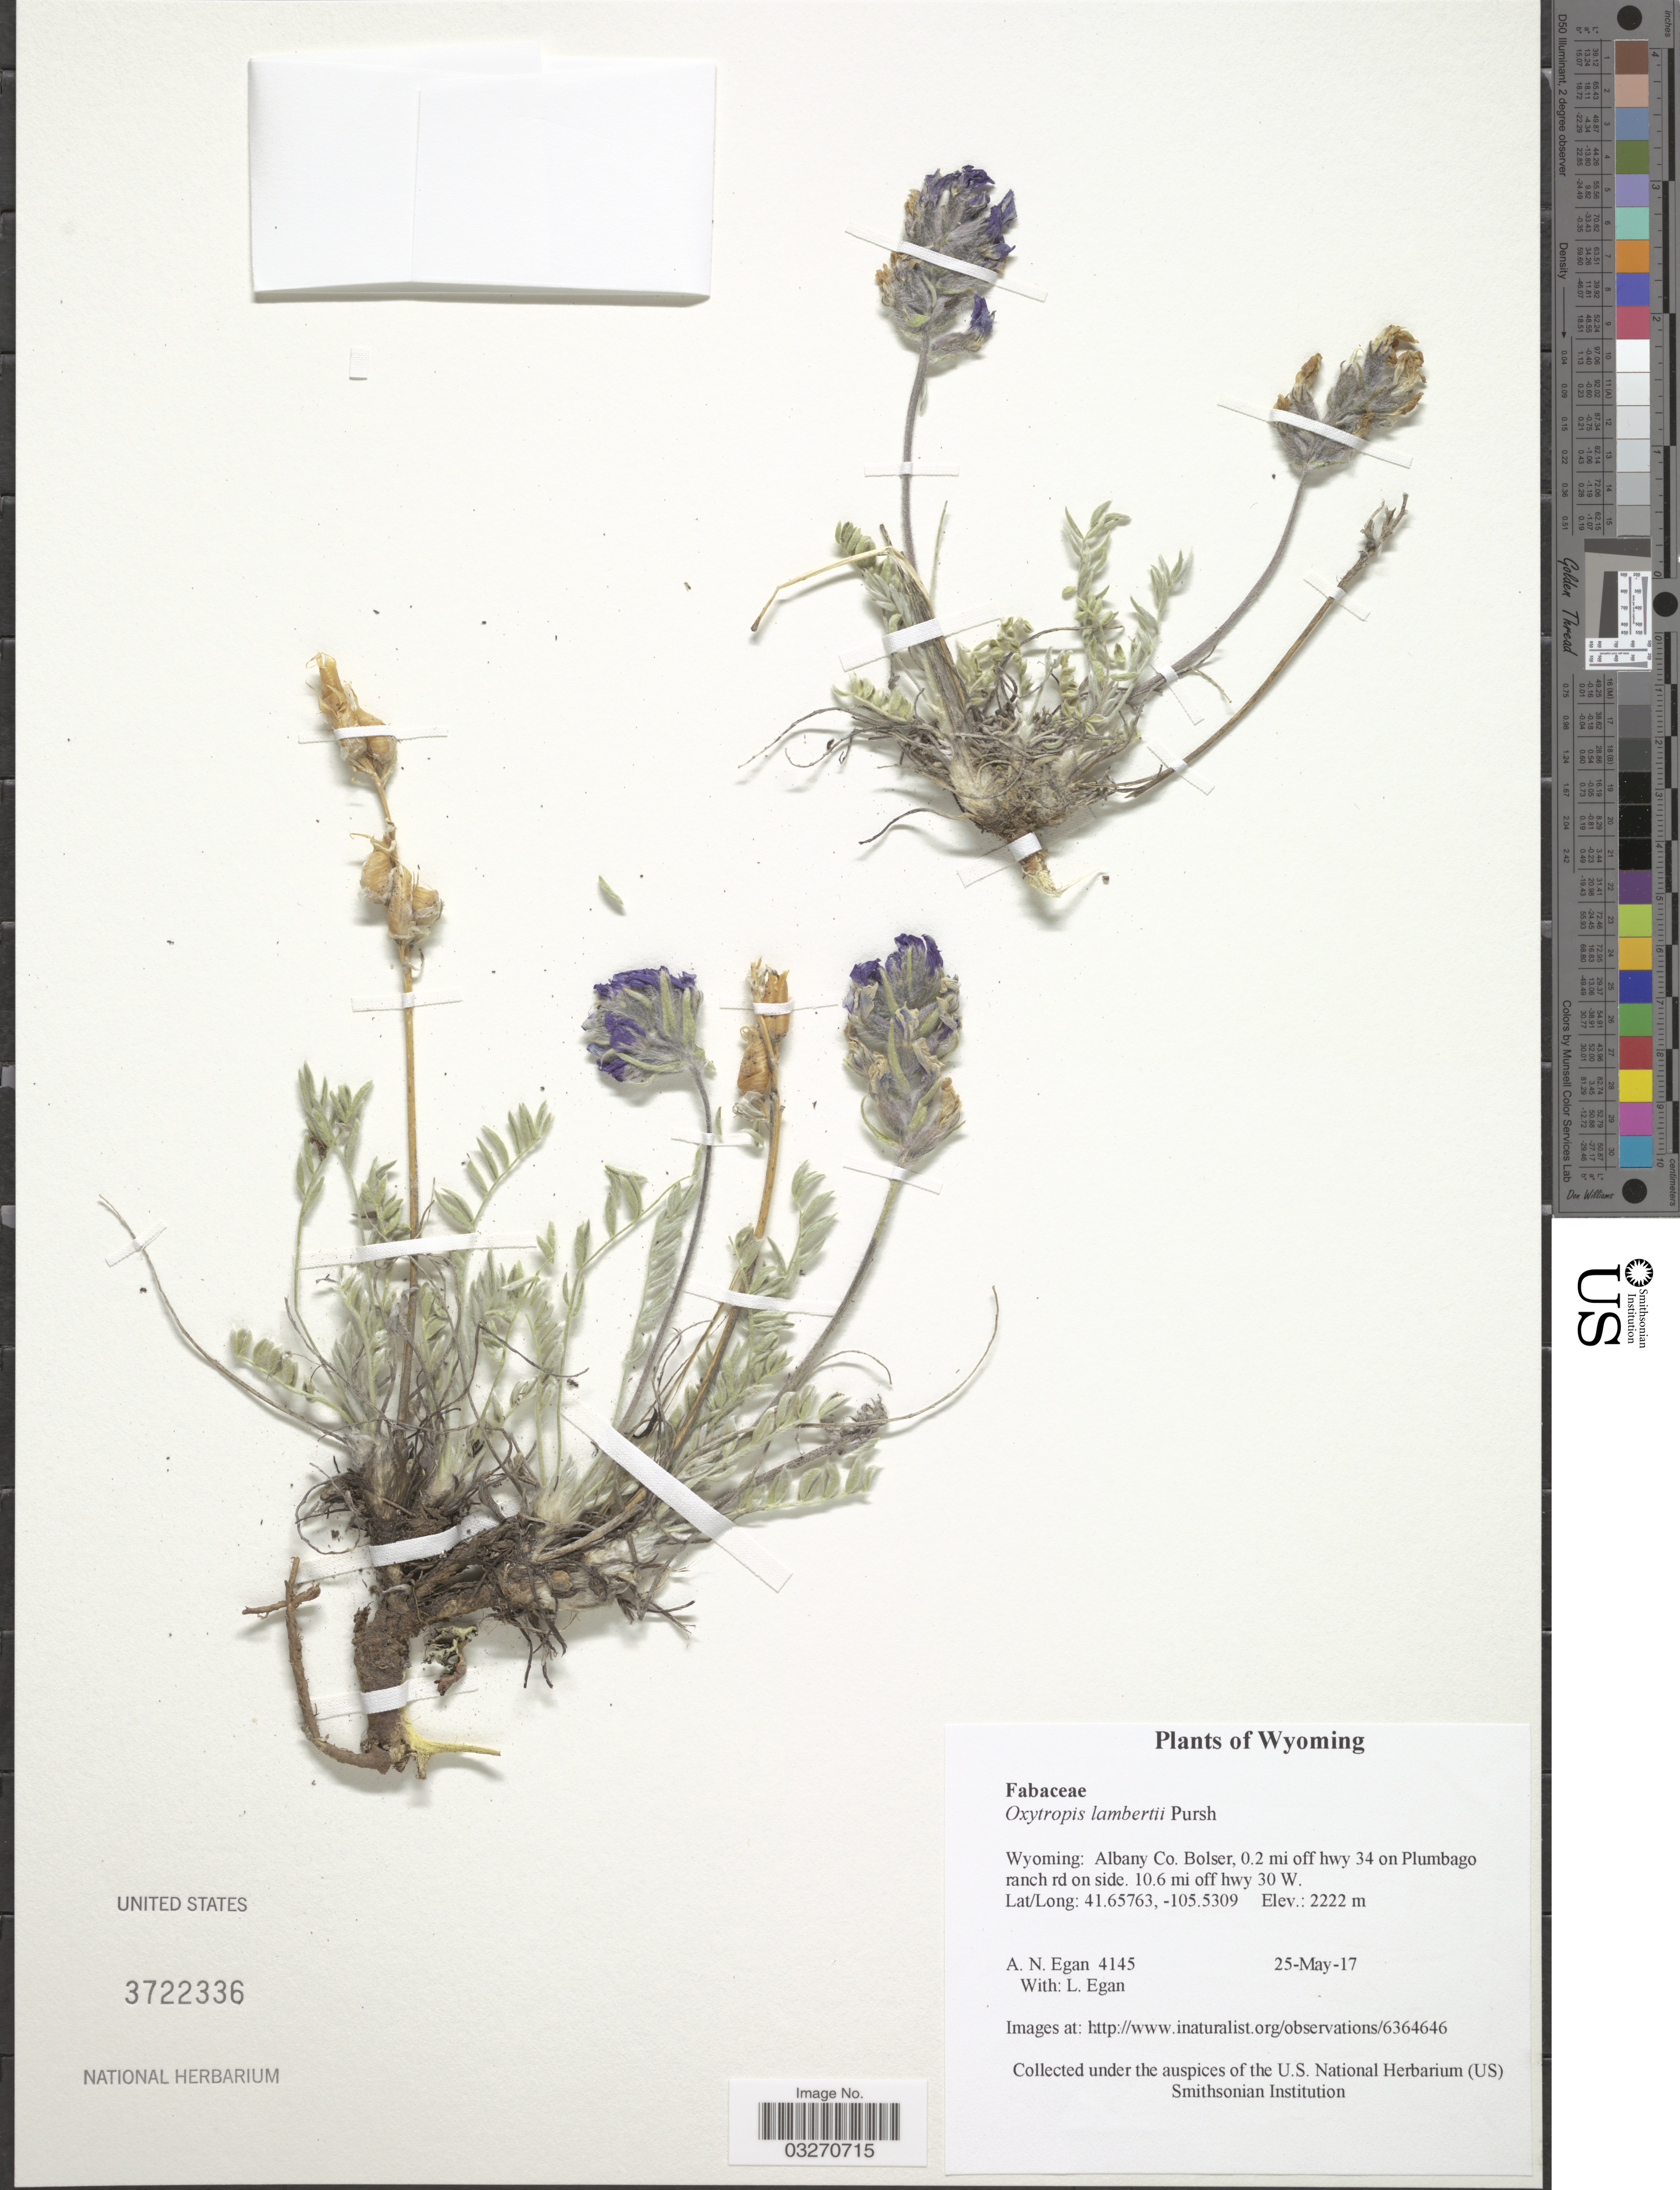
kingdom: Plantae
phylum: Tracheophyta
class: Magnoliopsida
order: Fabales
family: Fabaceae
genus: Oxytropis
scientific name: Oxytropis lambertii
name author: Pursh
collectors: A. N. Egan & L. Egan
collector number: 4145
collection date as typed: Transcribed d/m/y: 25/5/17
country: United States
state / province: Wyoming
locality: Albany Co. Bolser, 0.2 mi off hwy 34 on Plumbago ranch rd on side 10.6 mi off hwy 30 W.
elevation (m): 2222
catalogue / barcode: US 3722336